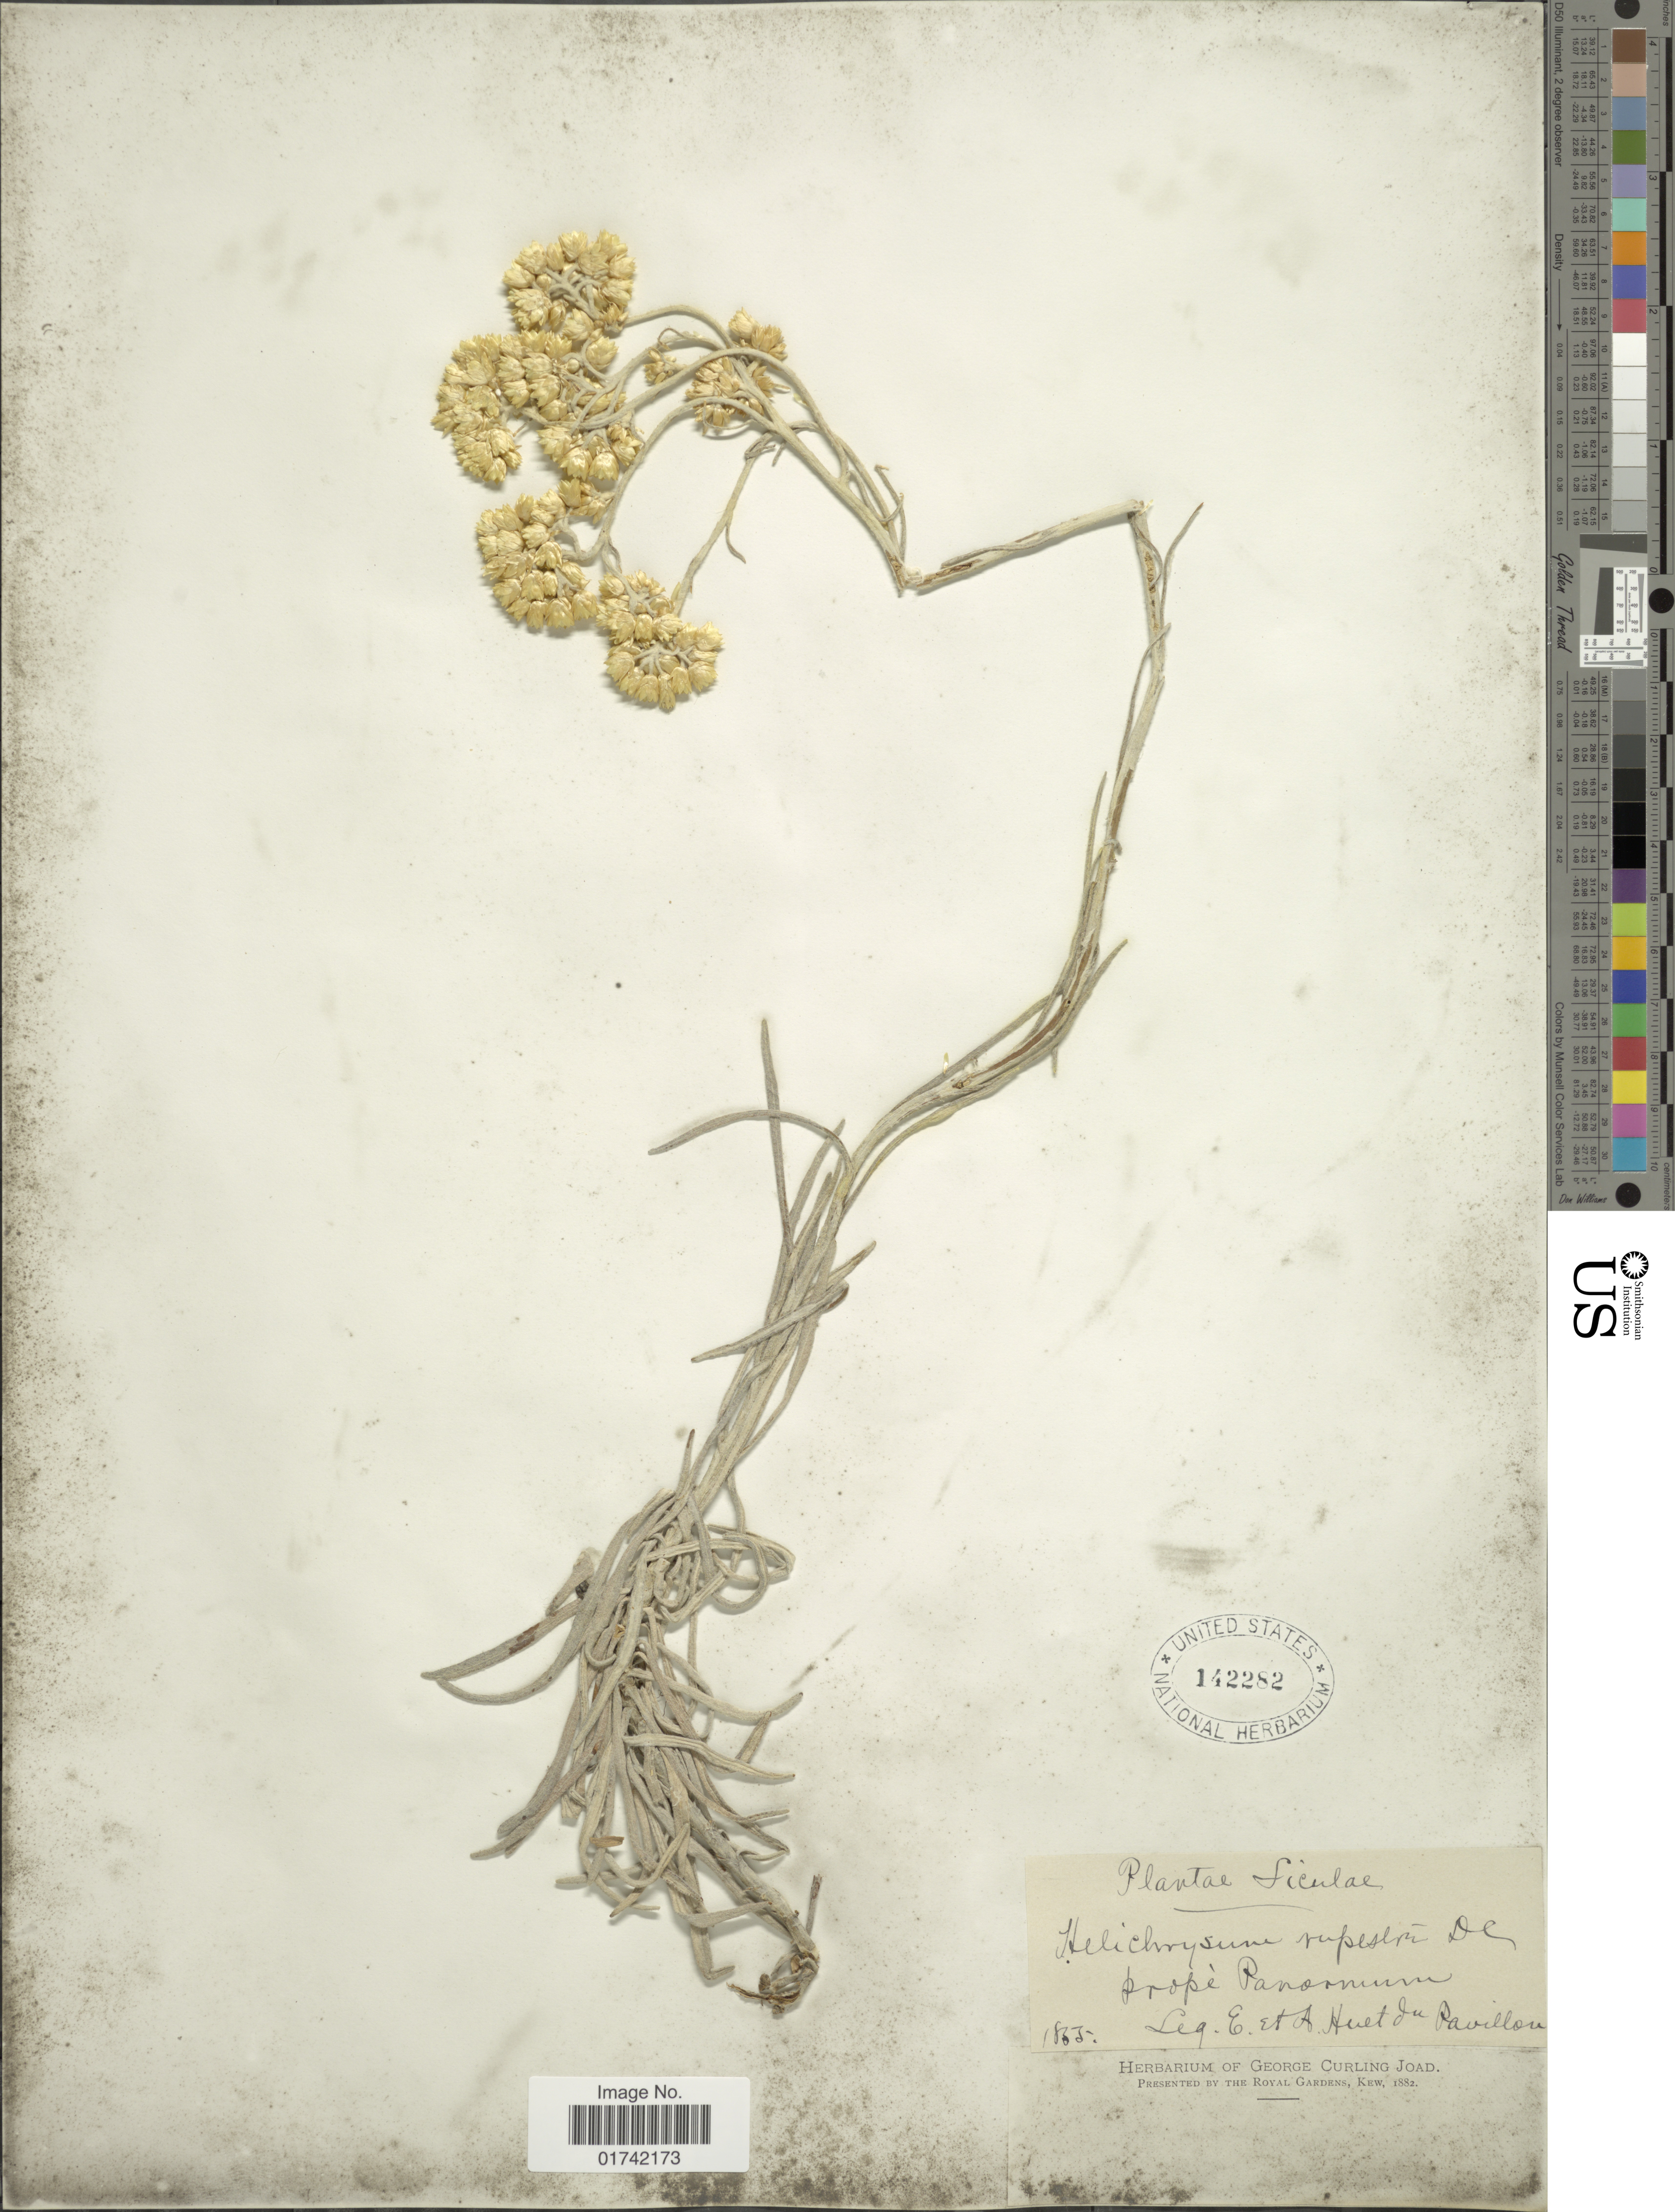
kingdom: Plantae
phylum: Tracheophyta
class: Magnoliopsida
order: Asterales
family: Asteraceae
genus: Helichrysum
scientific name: Helichrysum rupestre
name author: (Raf.) DC.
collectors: E. Huet du Pavillon & A. Huet du Pavillon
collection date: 1855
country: Italy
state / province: Siciliana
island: Sicily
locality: Siculae, prope Panoanum [interpreted]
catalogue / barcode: US 142282